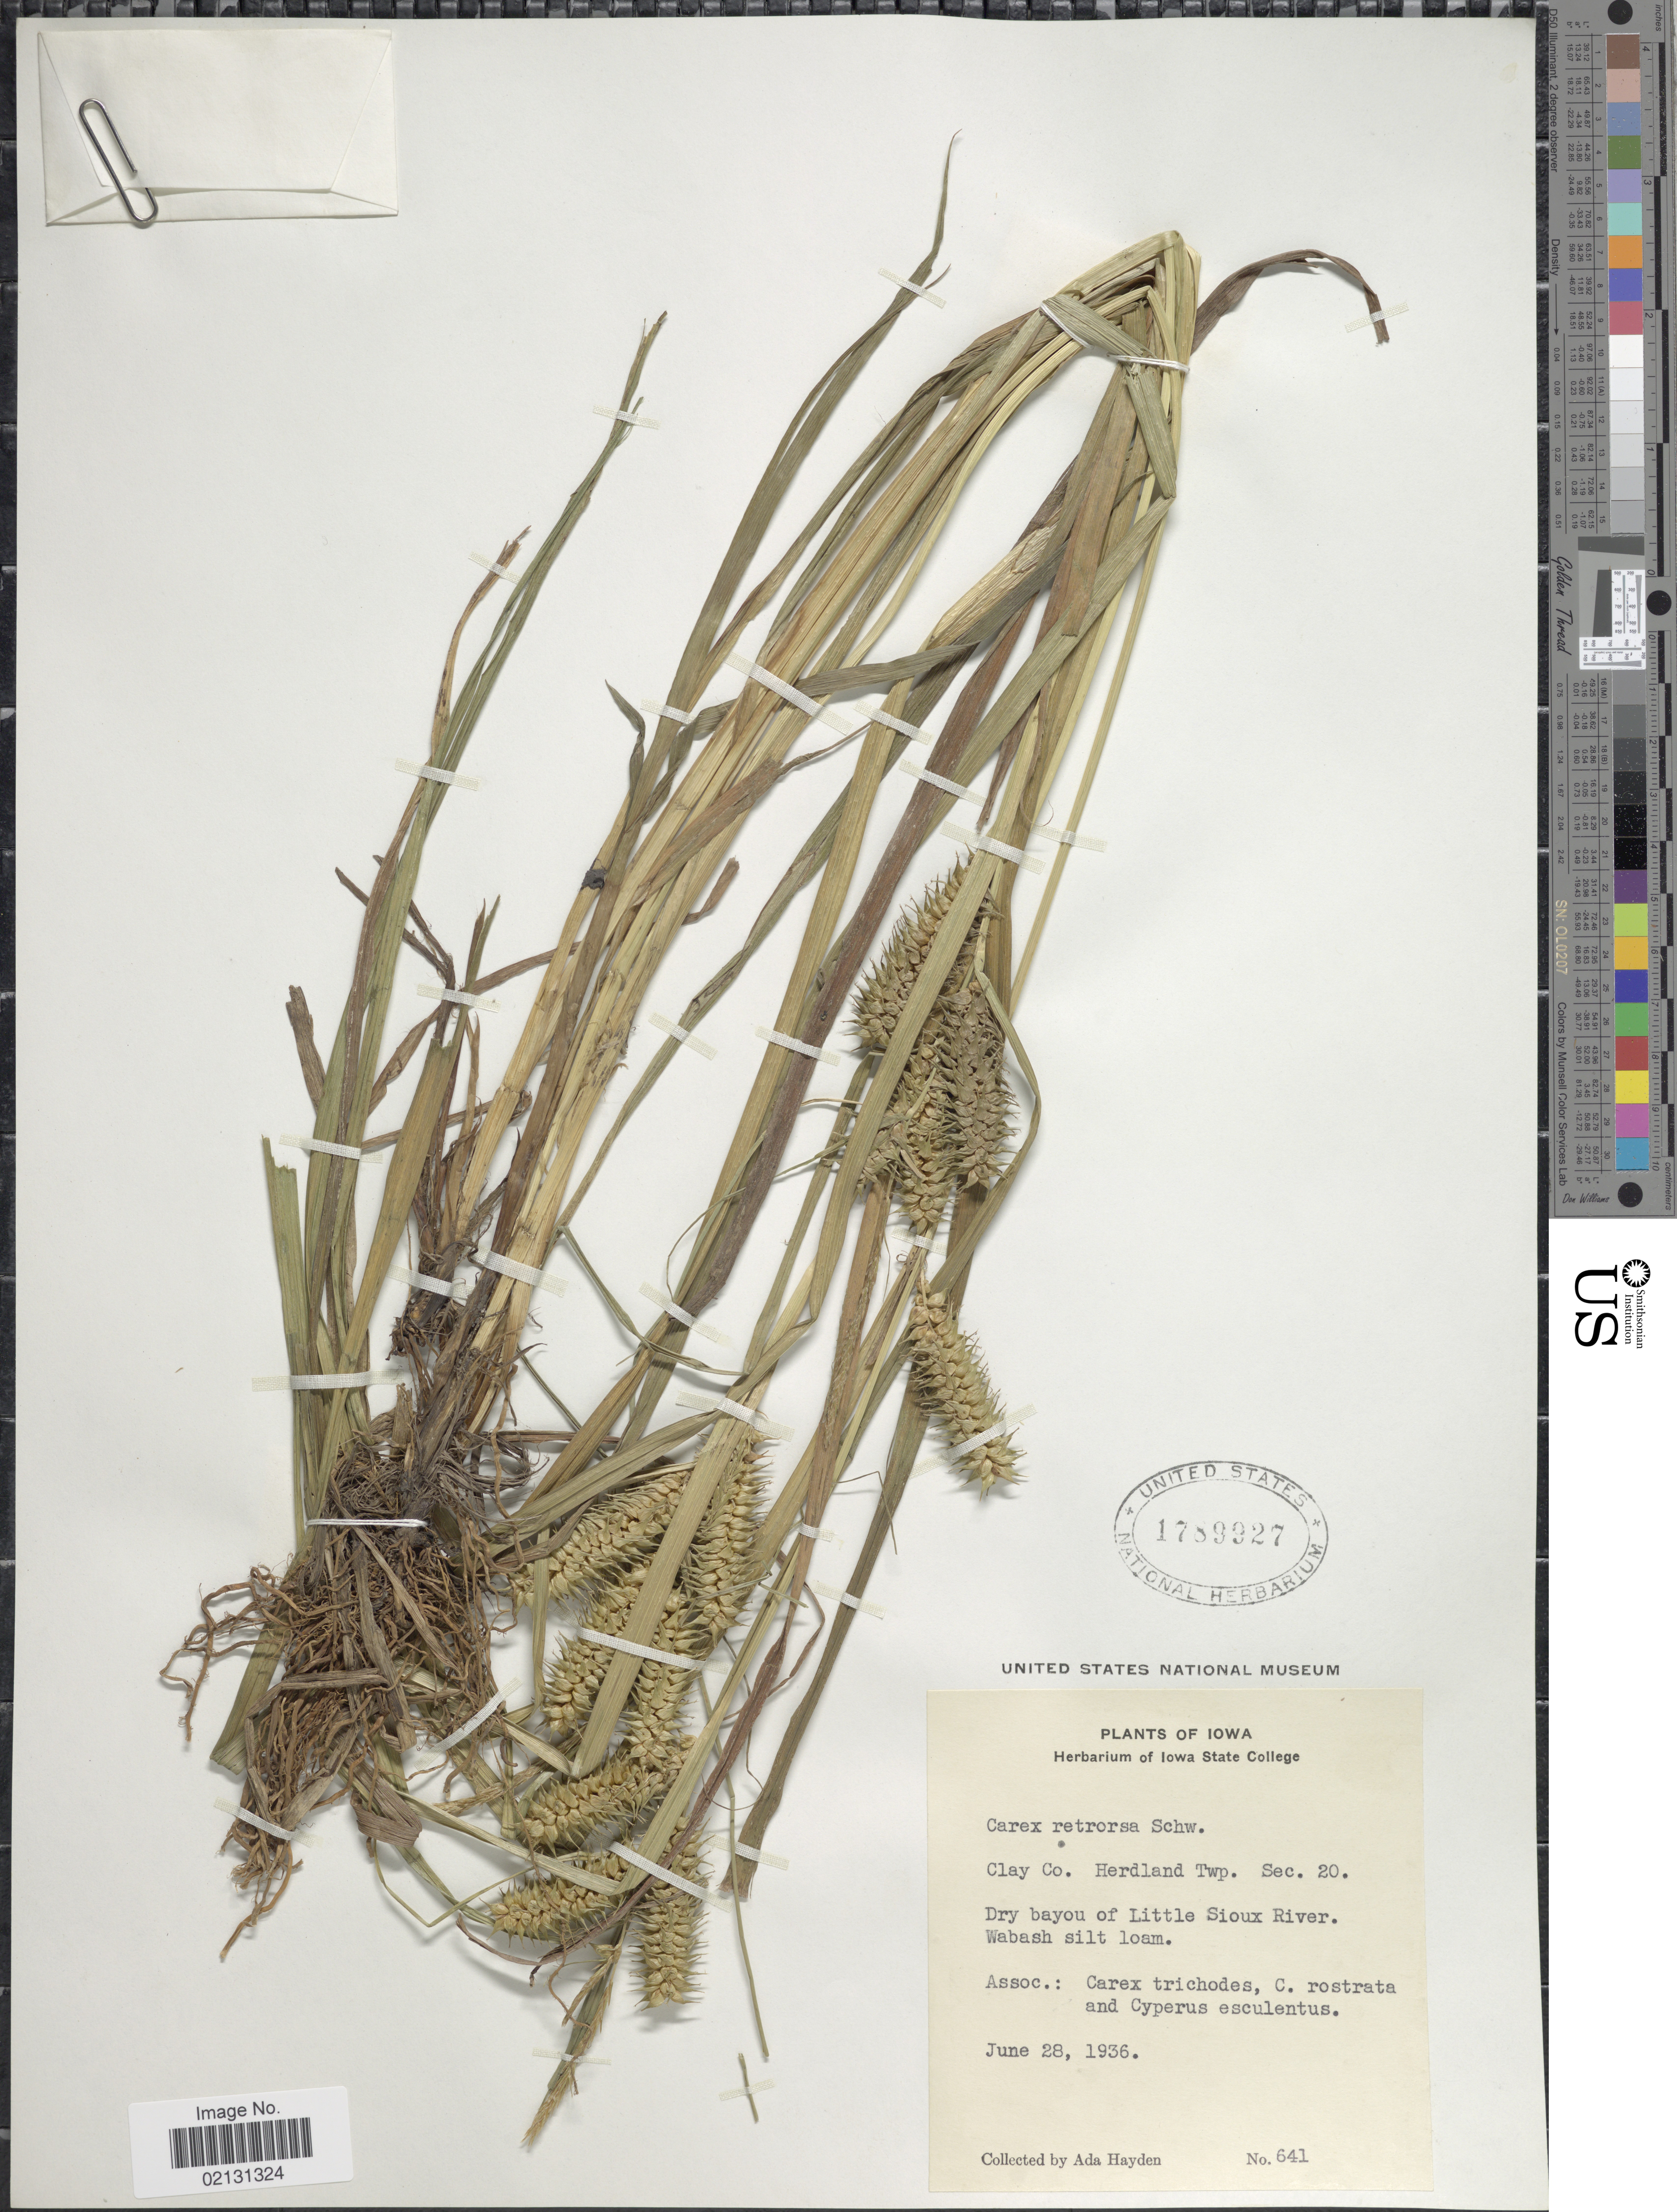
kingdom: Plantae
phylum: Tracheophyta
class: Liliopsida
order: Poales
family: Cyperaceae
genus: Carex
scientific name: Carex retrorsa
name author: Schwein.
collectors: Ada Hayden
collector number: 641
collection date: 1936-06-28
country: United States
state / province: Iowa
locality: Clay Co. Herdland Twp. Sec. 20, Dry bayou of Little Sioux River Wabash silt loam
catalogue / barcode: US 1789927